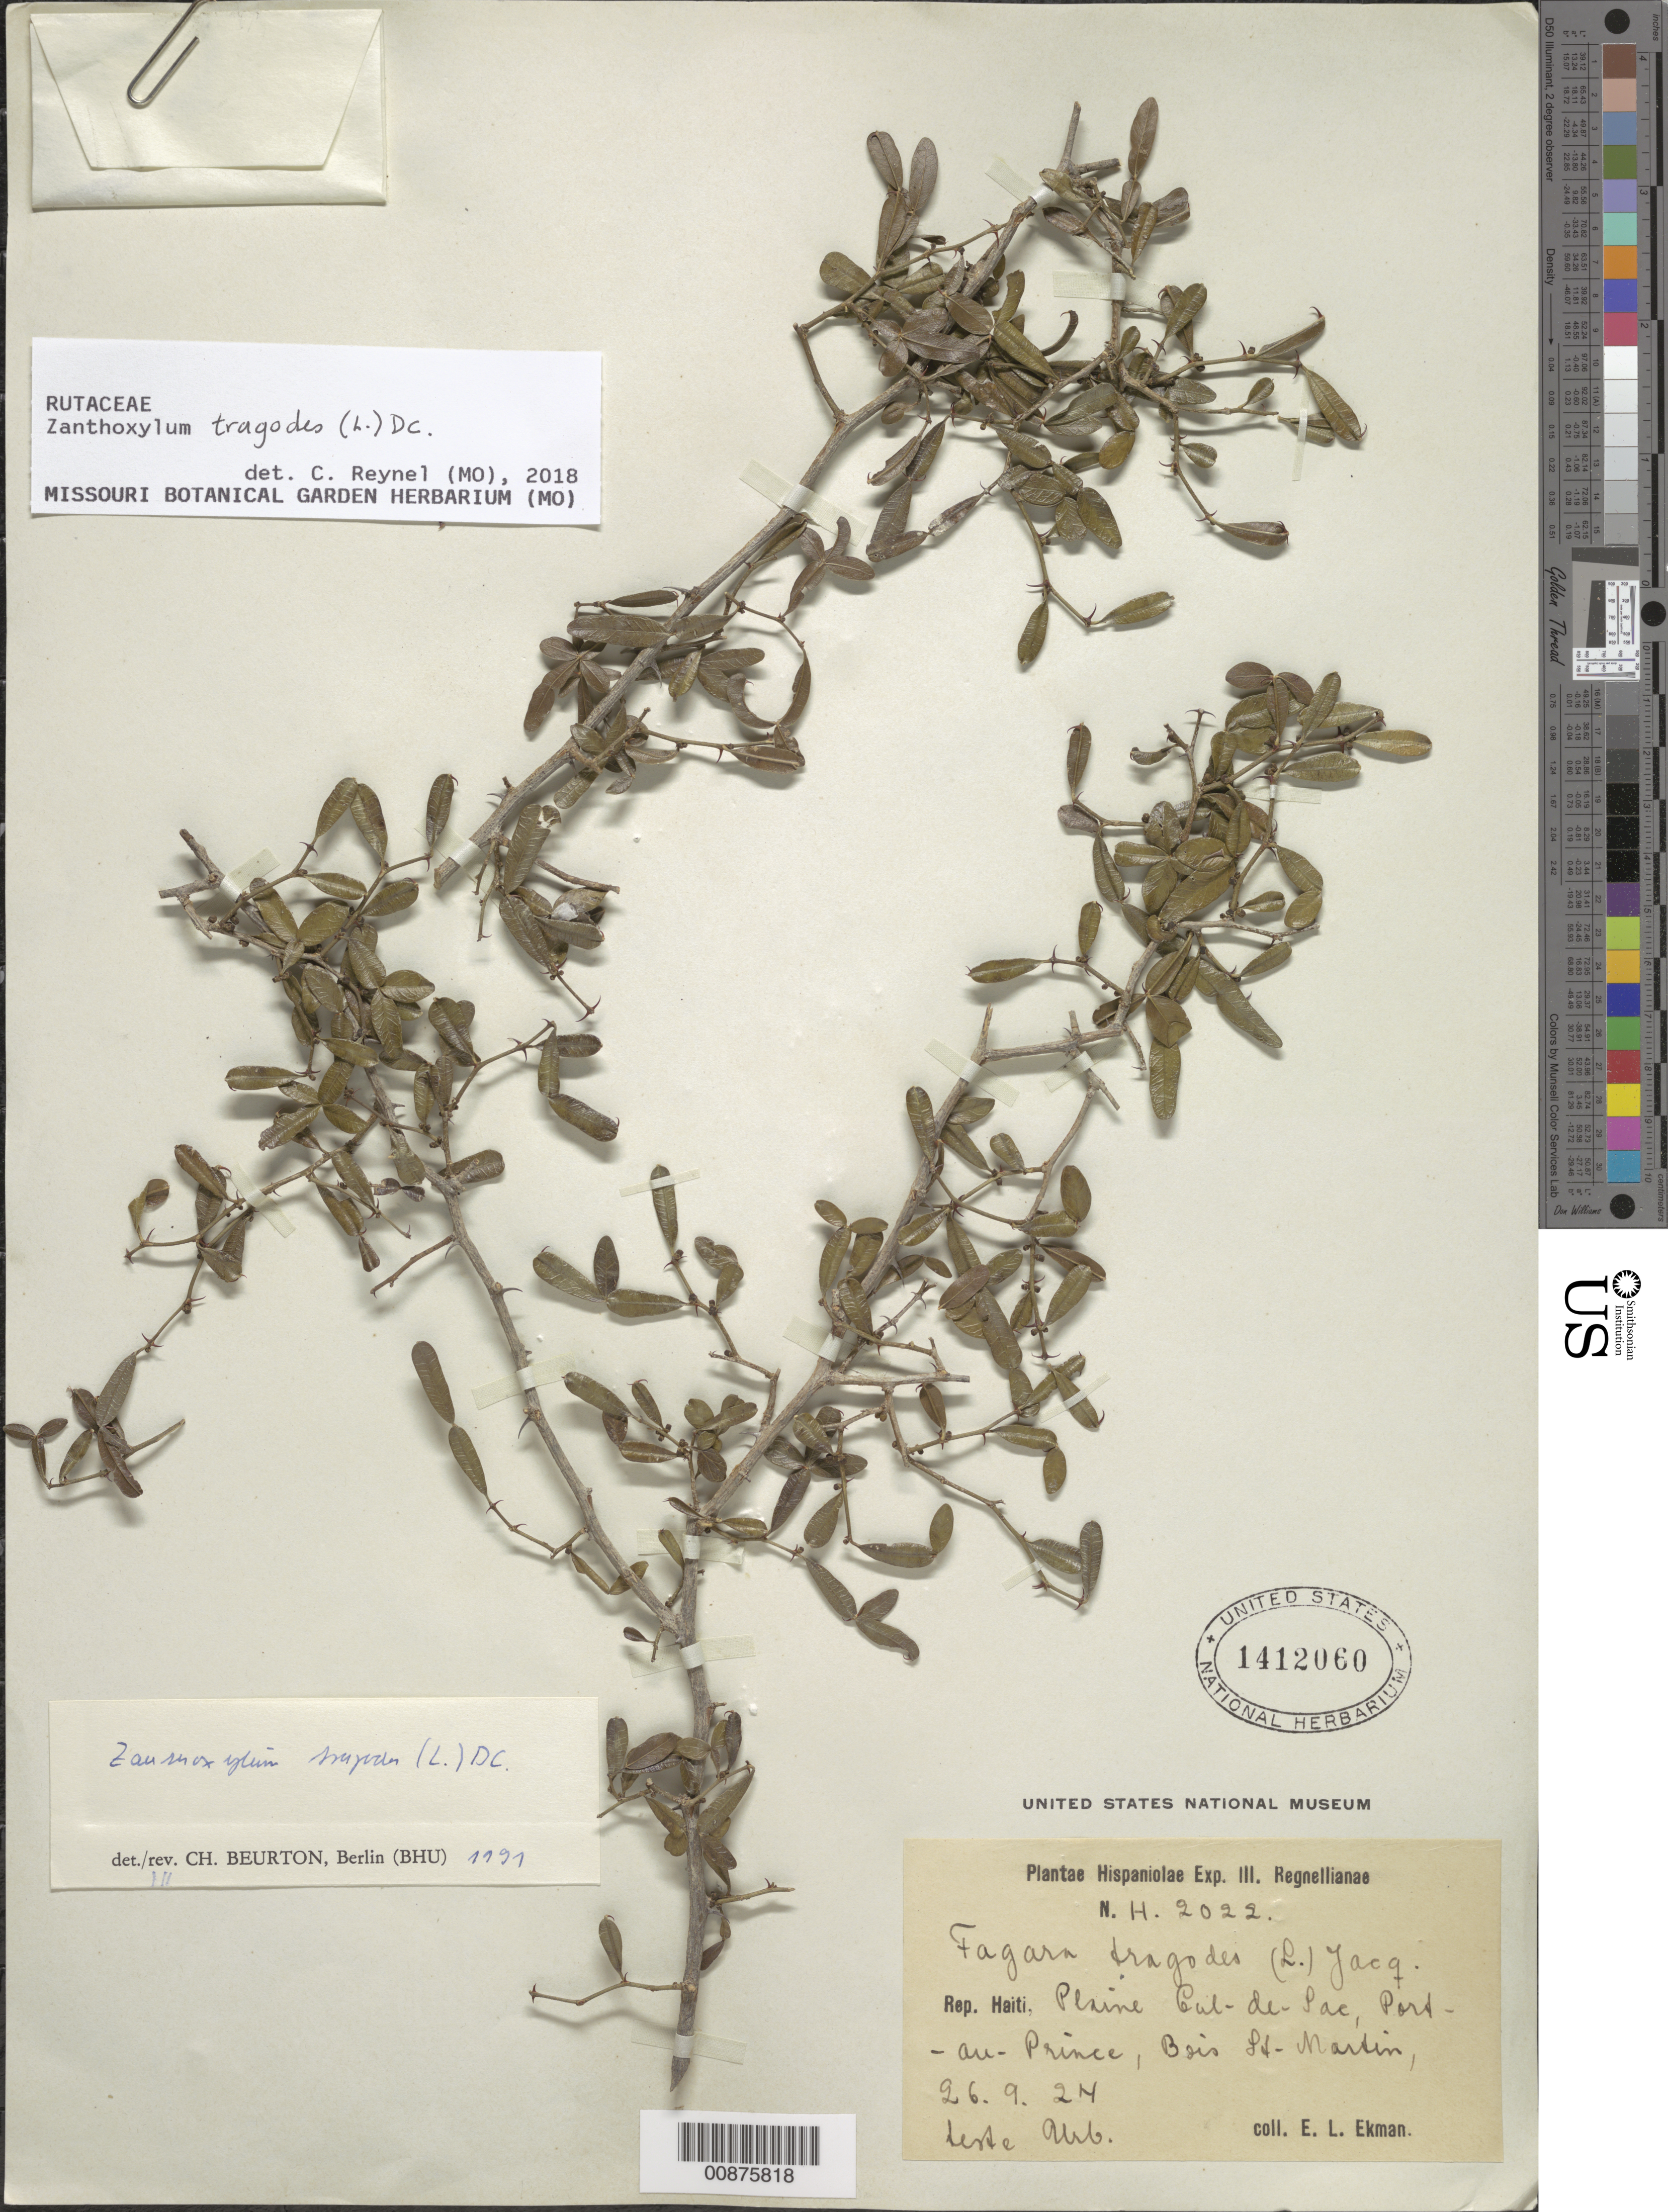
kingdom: Plantae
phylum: Tracheophyta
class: Magnoliopsida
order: Sapindales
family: Rutaceae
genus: Zanthoxylum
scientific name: Zanthoxylum tragodes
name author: (L.) DC.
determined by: Beurton, C.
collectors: E. L. Ekman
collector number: H 2022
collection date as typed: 26 Sep 1924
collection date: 1924-09-26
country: Haiti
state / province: Ouest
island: Hispaniola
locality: Plaine Cul de Sac, Port au Prince, Bois St. Martin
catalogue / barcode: US 1412060